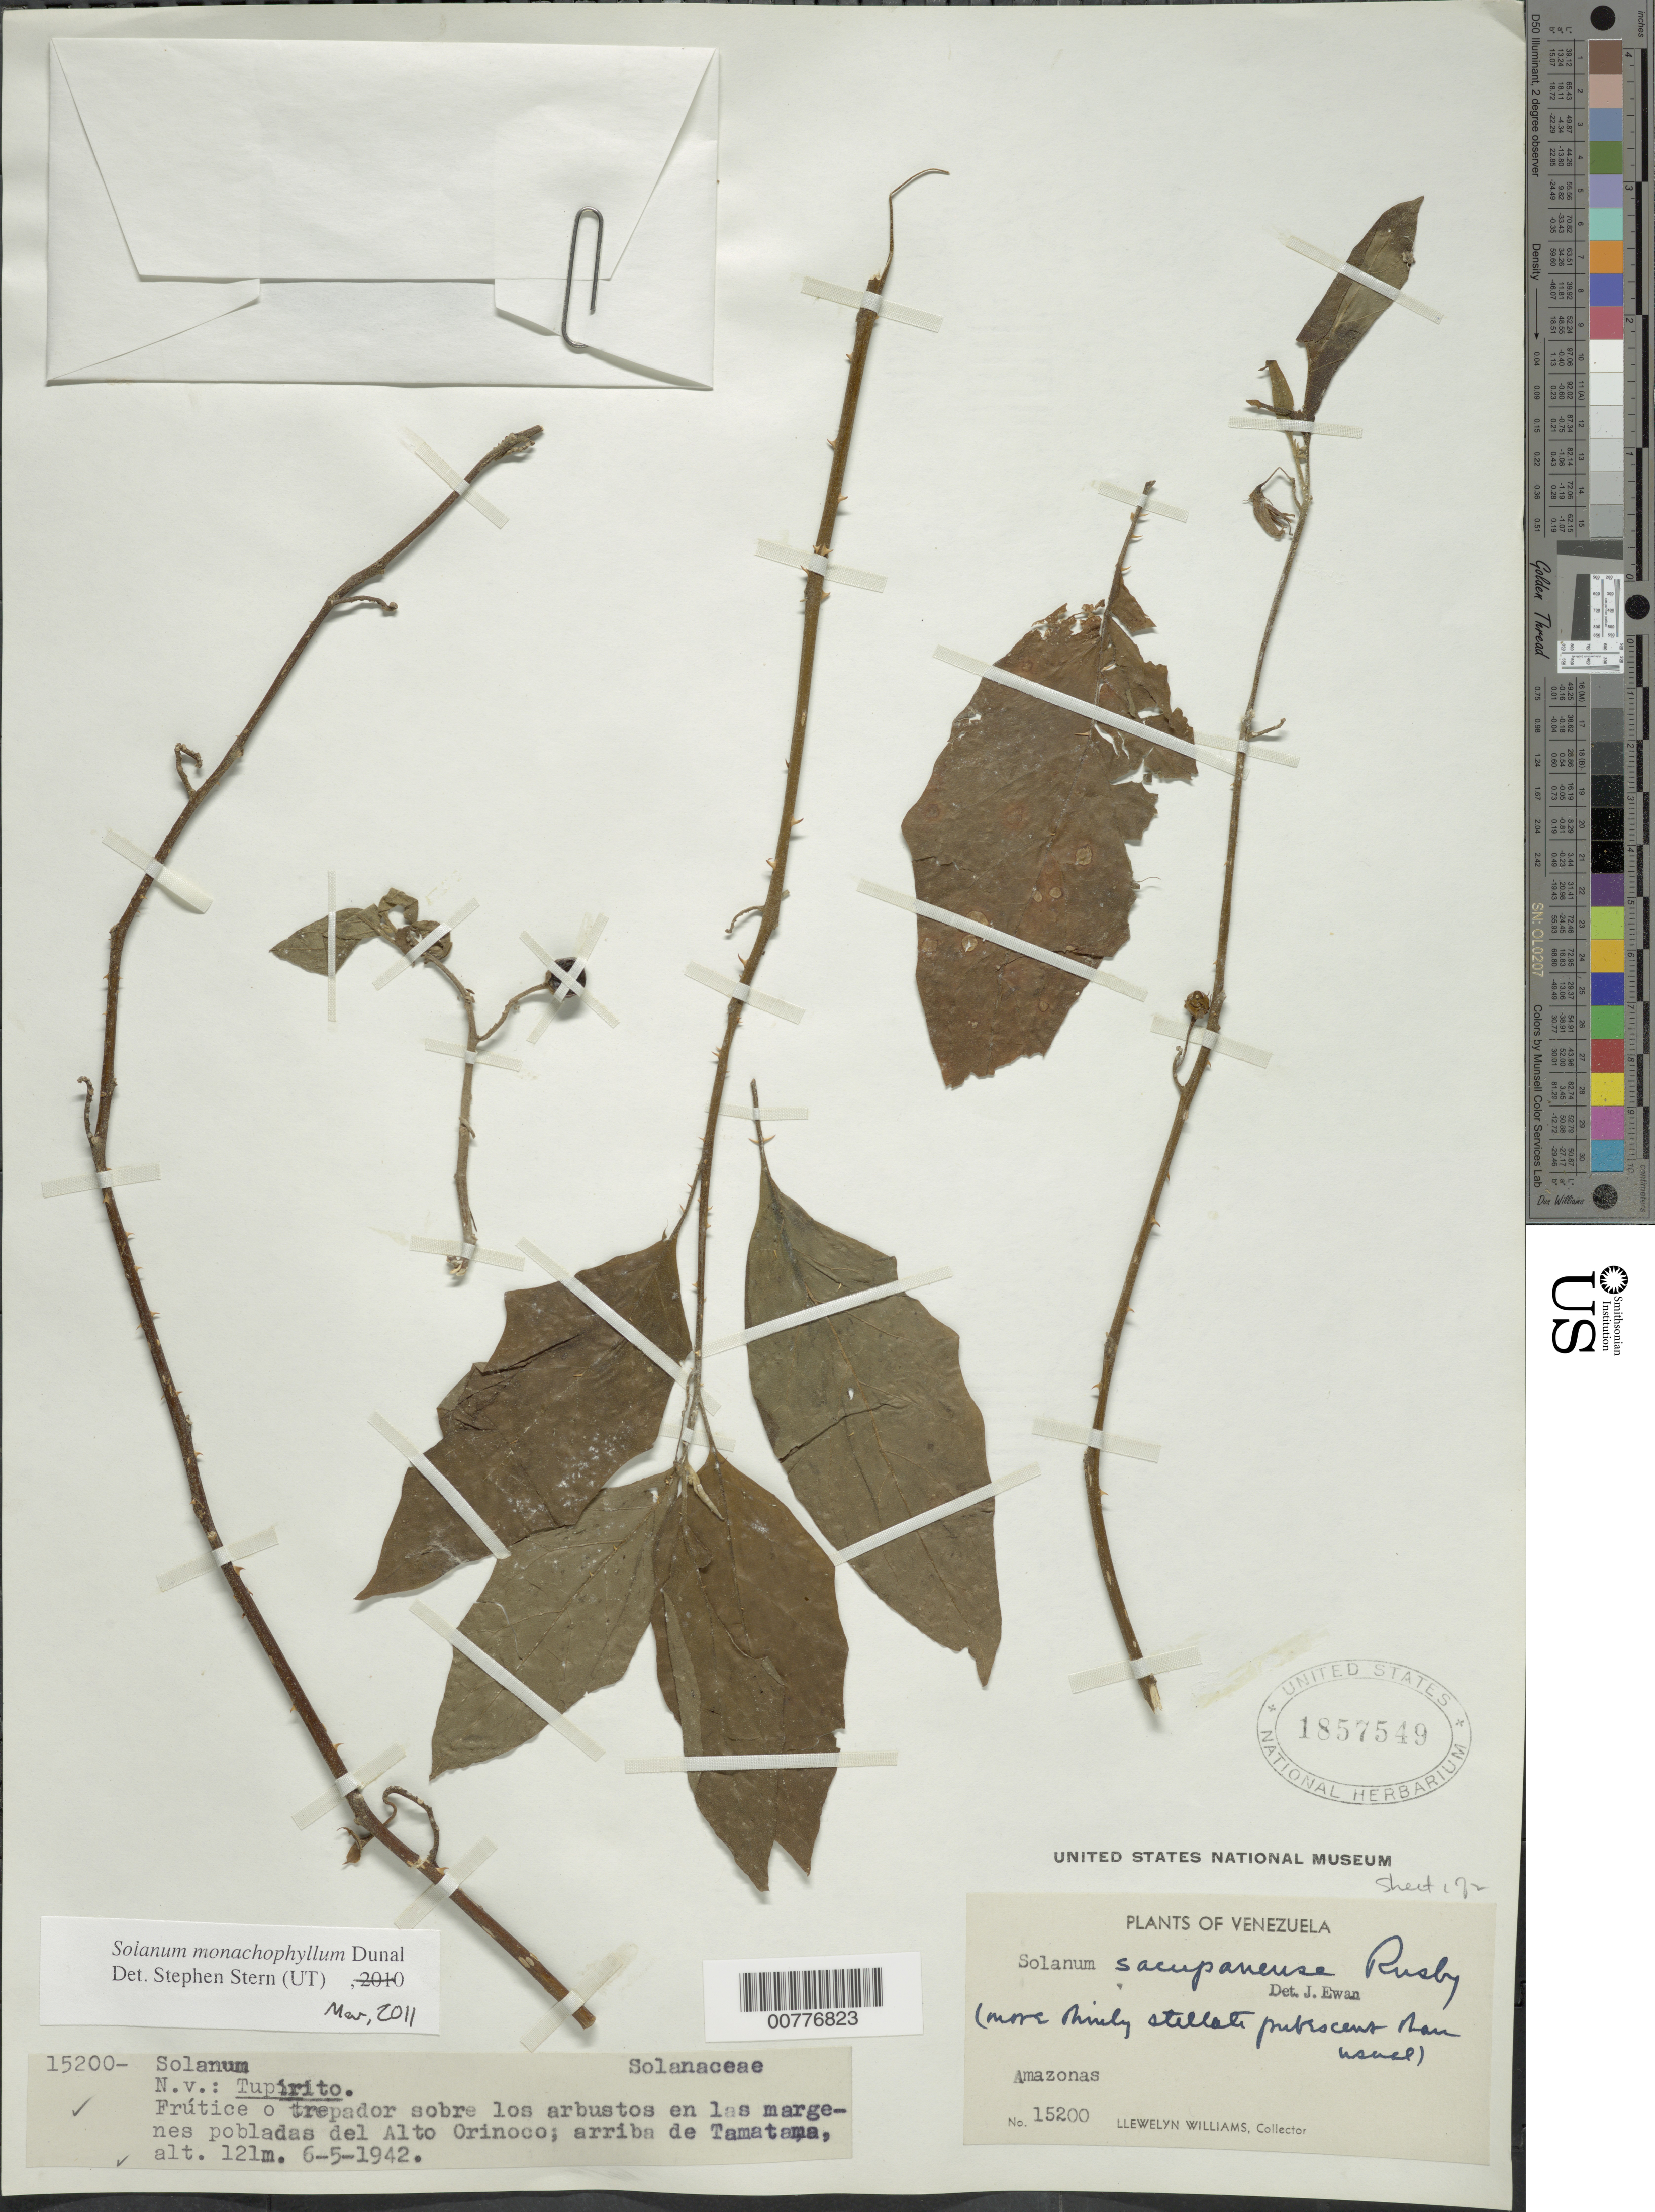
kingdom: Plantae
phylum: Tracheophyta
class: Magnoliopsida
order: Solanales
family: Solanaceae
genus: Solanum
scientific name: Solanum sacupanense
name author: Rusby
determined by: Ewan, J. A.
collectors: L. Williams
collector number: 15200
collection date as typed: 5 May 1942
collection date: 1942-05-05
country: Venezuela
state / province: Amazonas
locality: Tamatama, alto Orinoco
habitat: Margenes pobladas del rio.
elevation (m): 121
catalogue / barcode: US 1857549